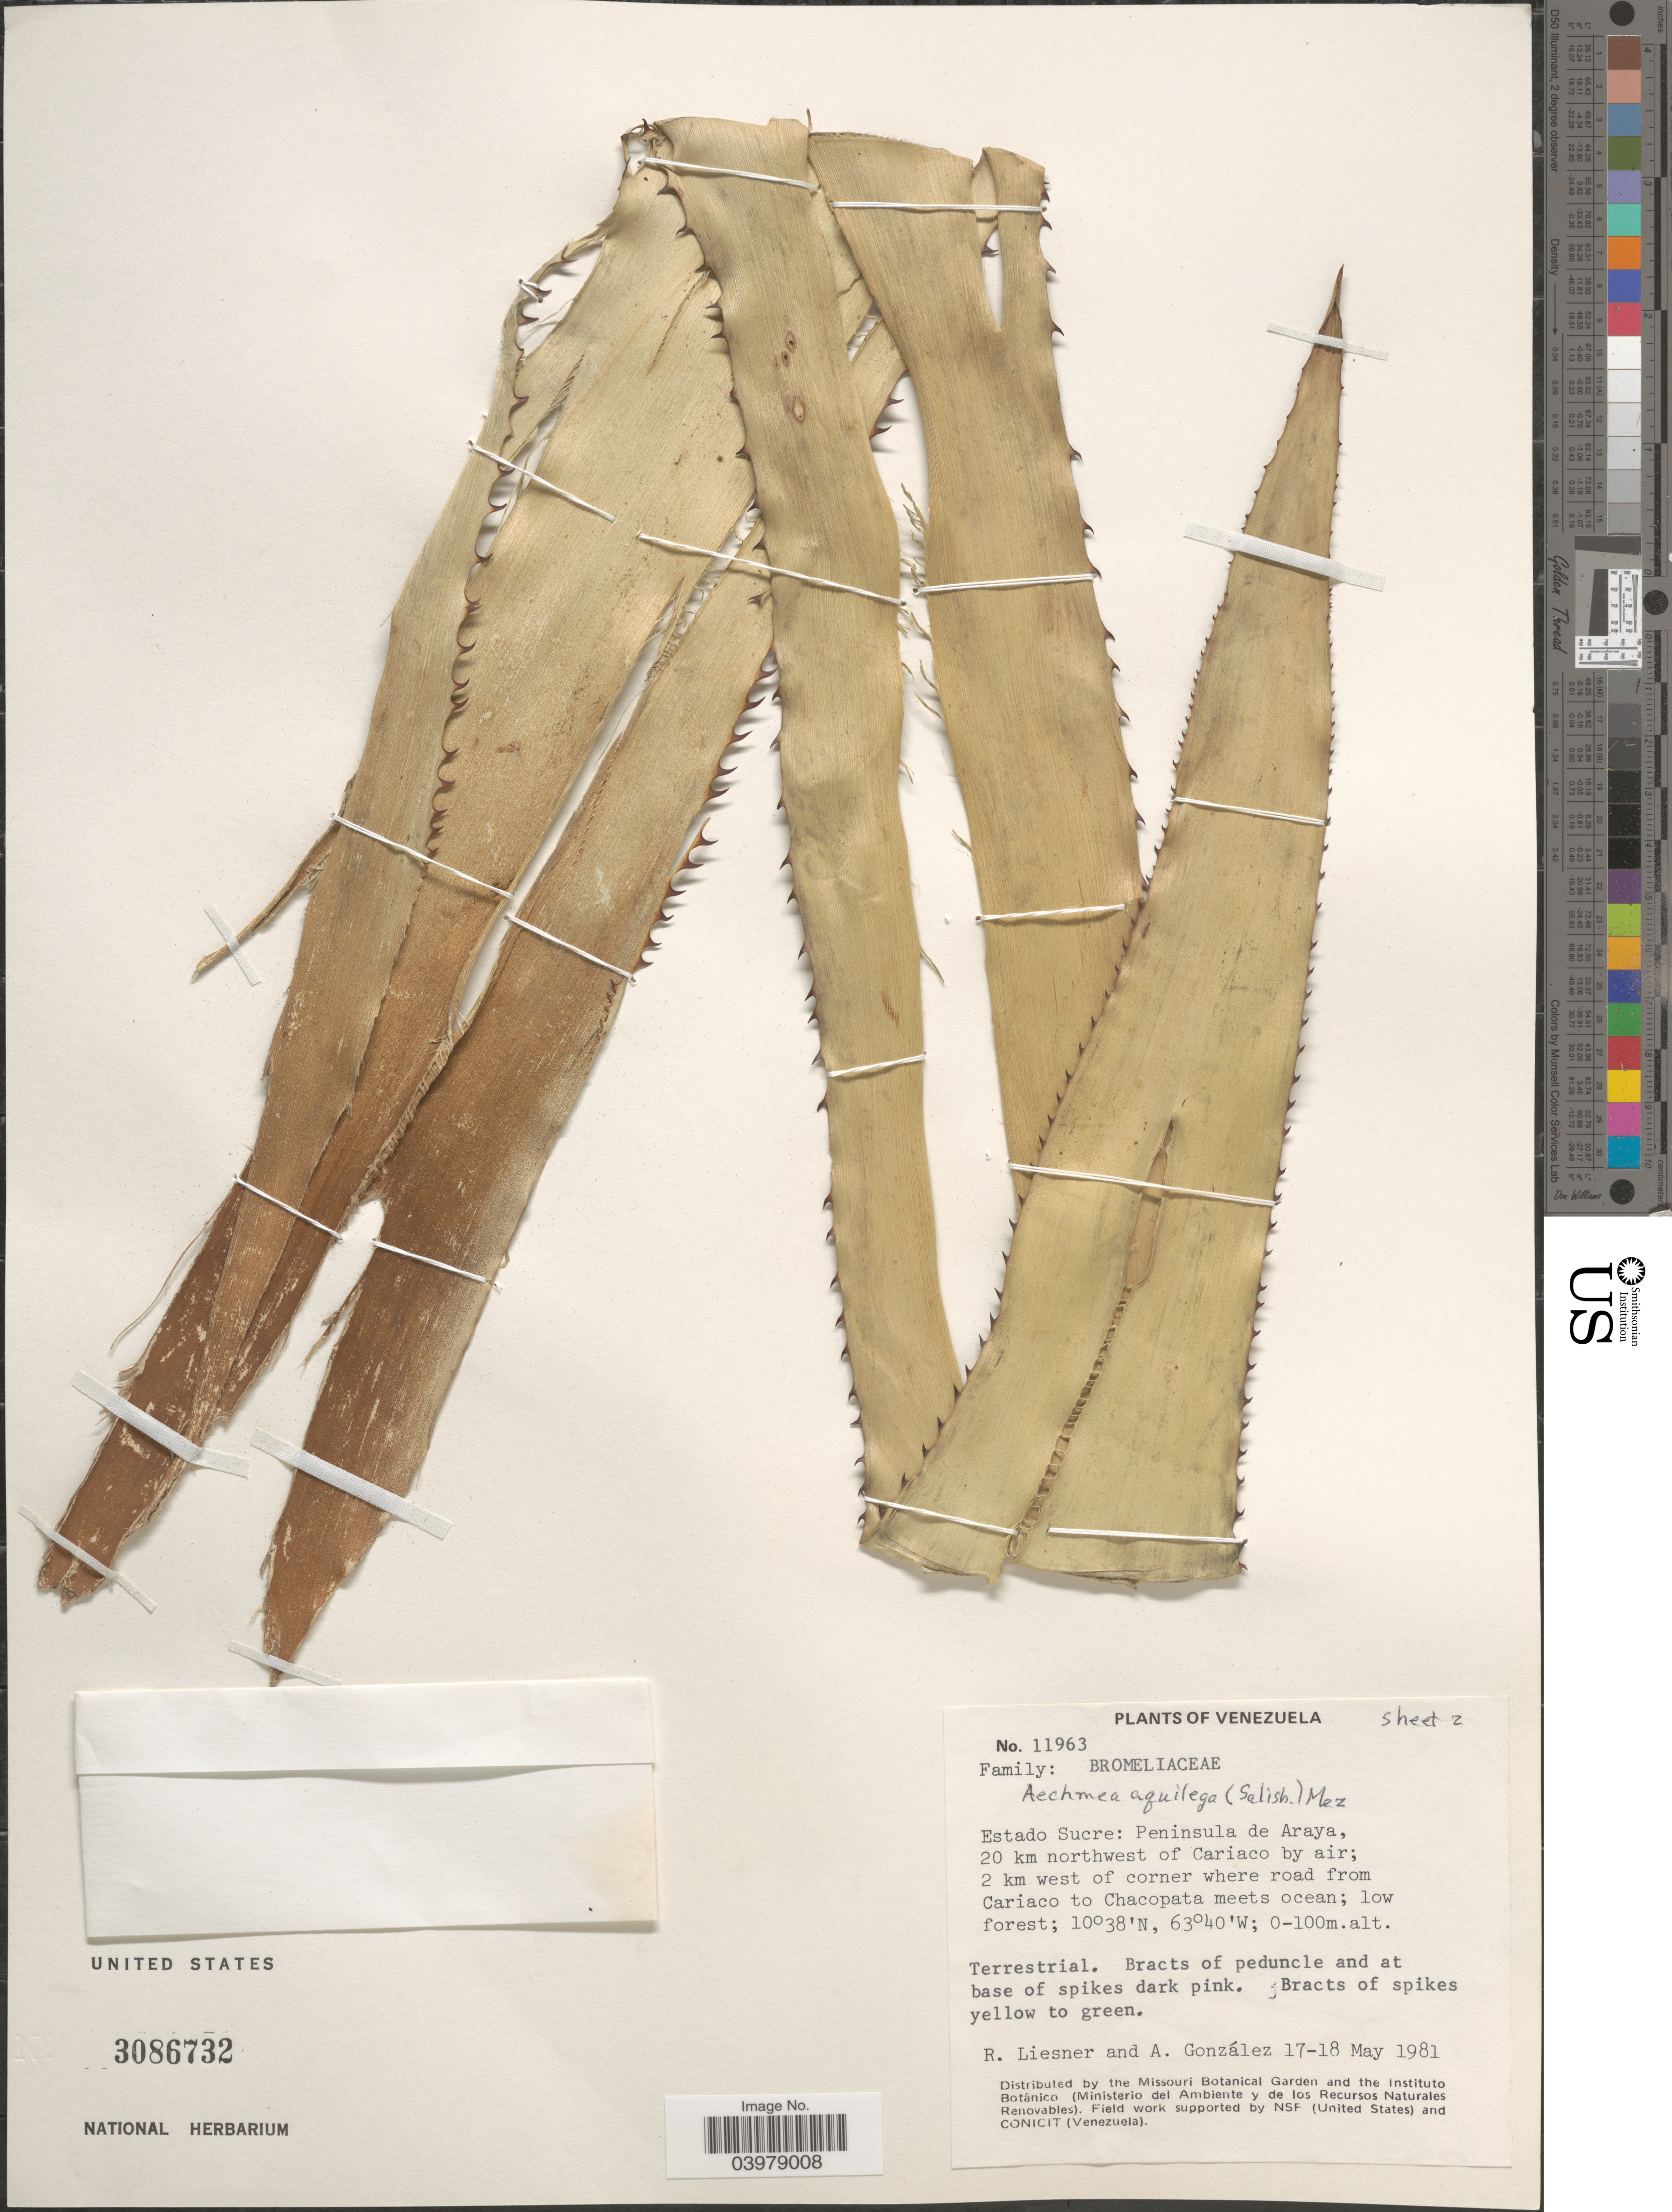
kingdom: Plantae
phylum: Tracheophyta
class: Liliopsida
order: Poales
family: Bromeliaceae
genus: Aechmea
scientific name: Aechmea aquilega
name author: (Salisb.) Griseb.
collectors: R. L. Liesner & A. C. González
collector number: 11963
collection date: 1981-05-17/1981-05-18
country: Venezuela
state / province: Sucre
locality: Peninsula de Araya, 20 km northwest of Cariaco by air; 2 km west of corner where road from Cariaco to Chacopata meets ocean.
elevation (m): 0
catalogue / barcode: US 3086732